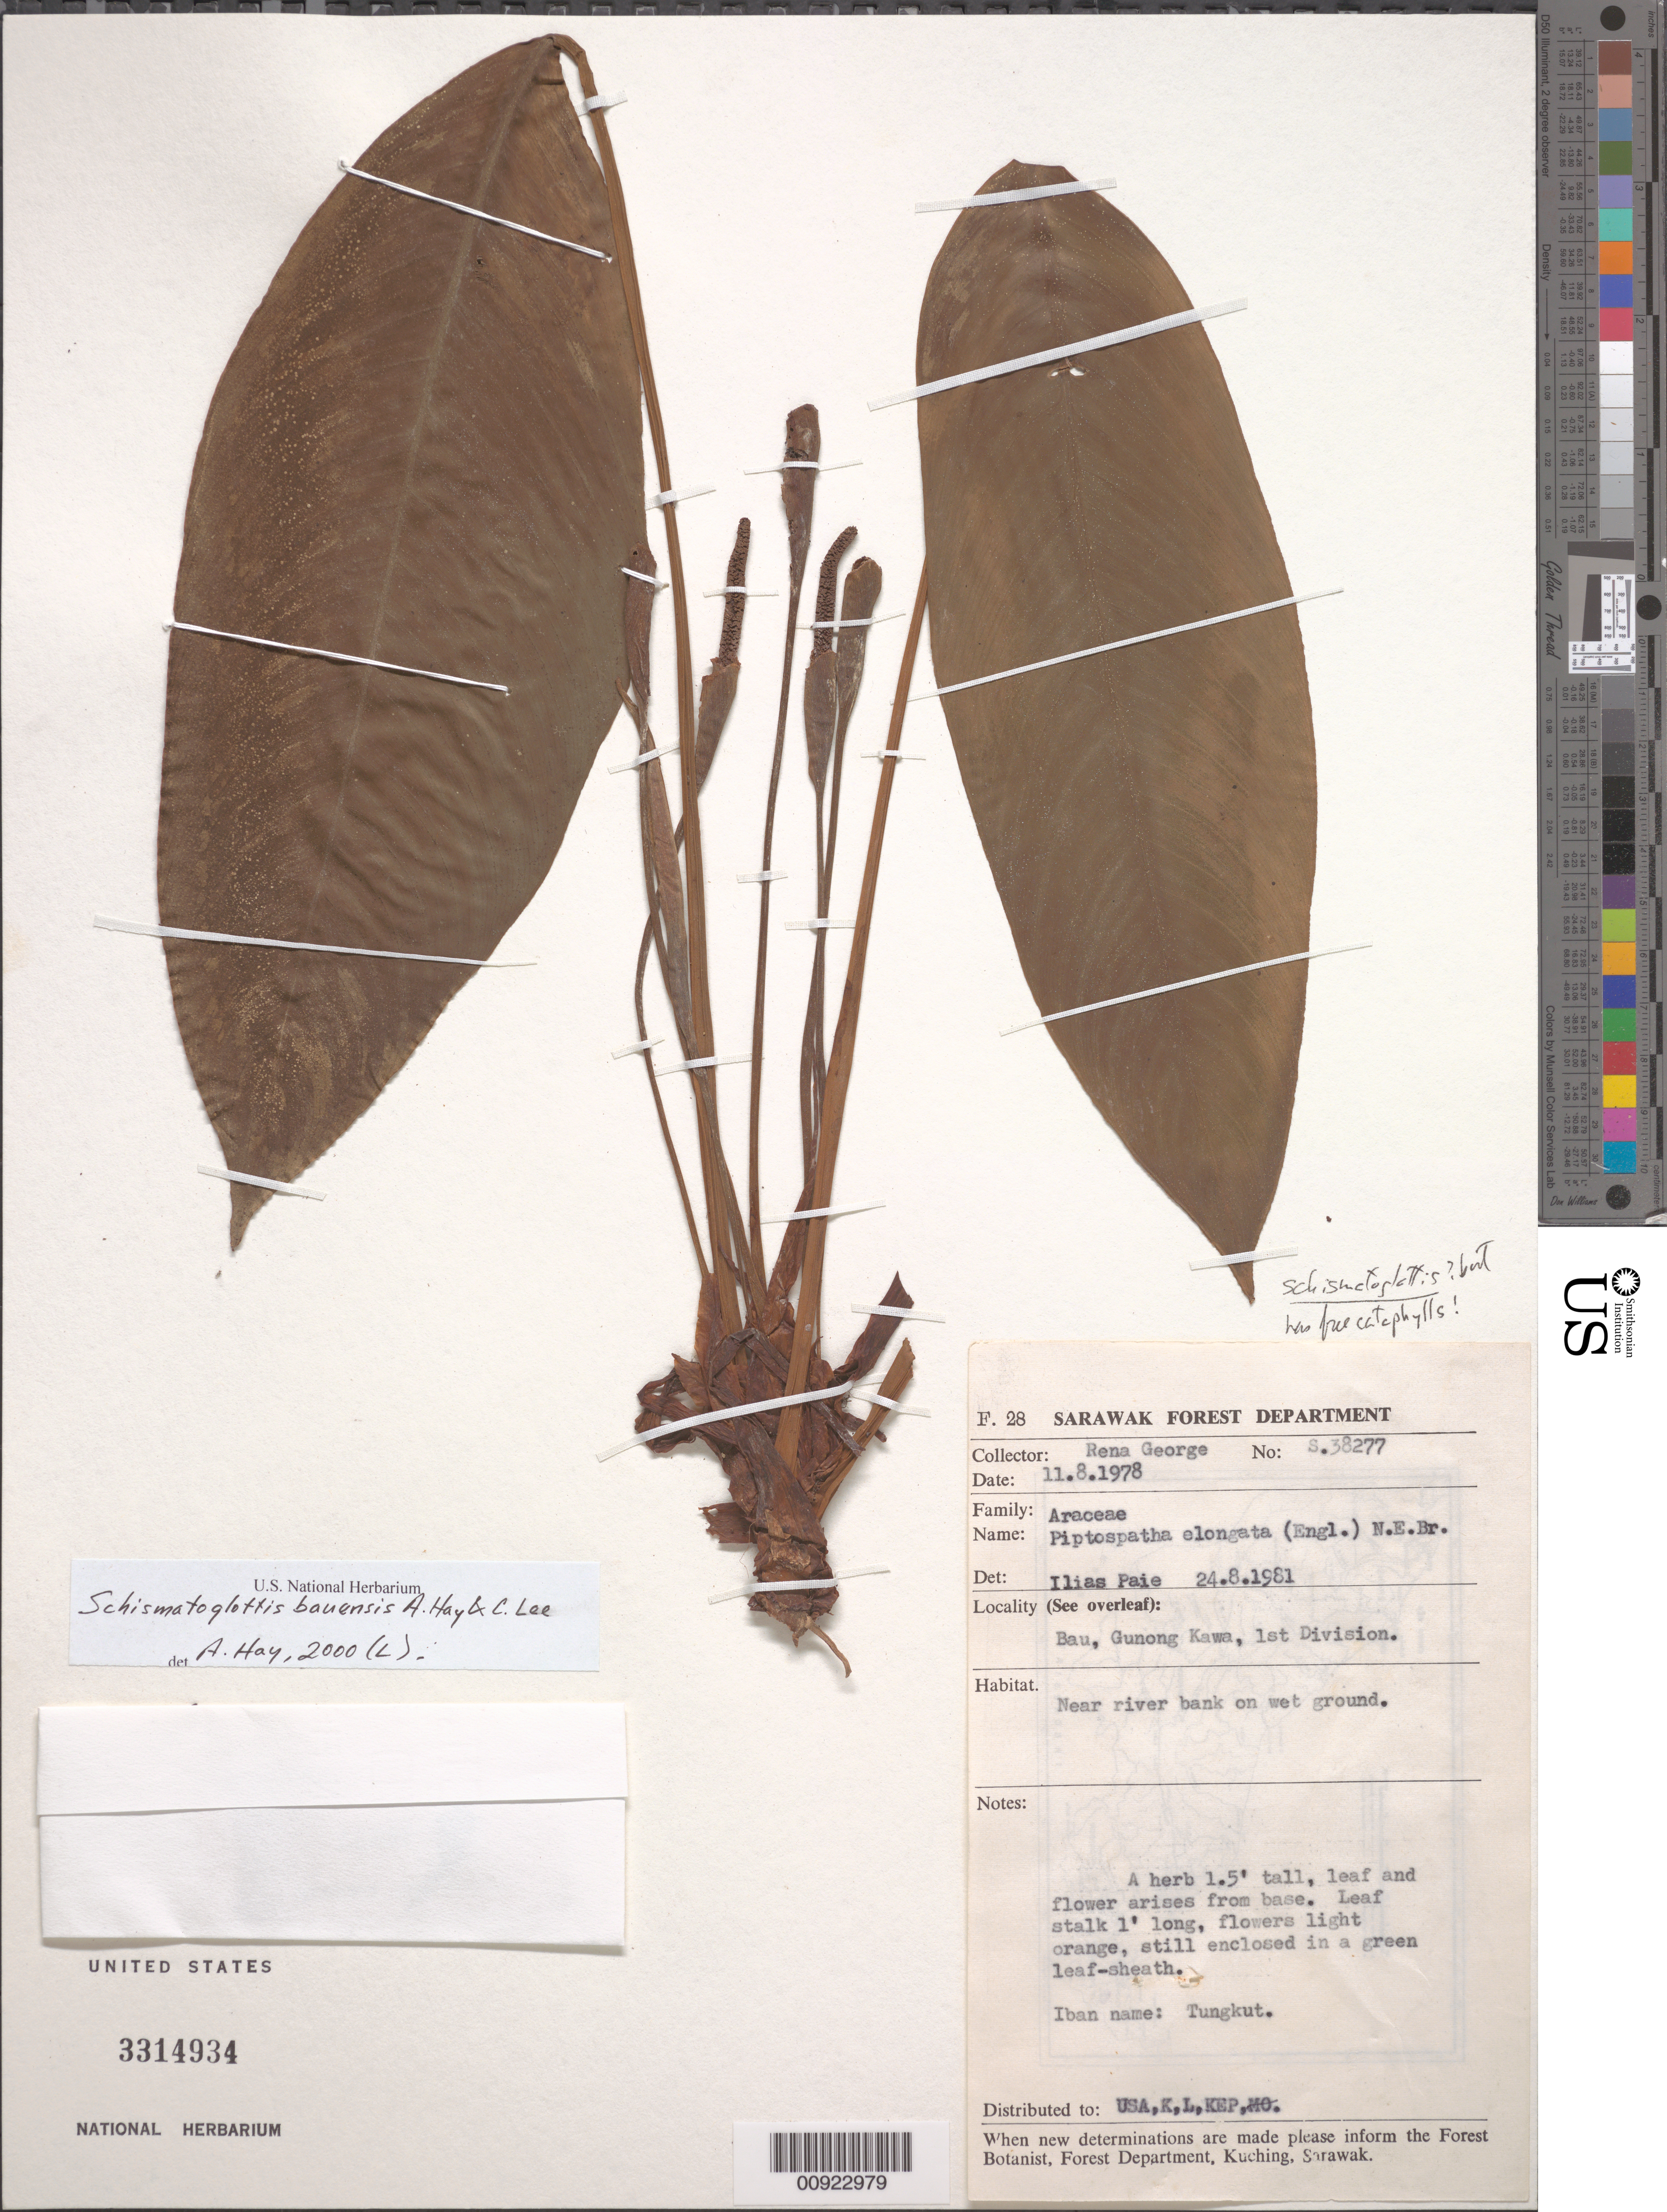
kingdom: Plantae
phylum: Tracheophyta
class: Liliopsida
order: Alismatales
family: Araceae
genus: Piptospatha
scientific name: Piptospatha elongata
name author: N.E. Br.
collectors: R. George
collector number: S 38277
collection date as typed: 11 Aug 1981 or 08 Nov 1981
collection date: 1981-08-11 or 1981-11-08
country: Fiji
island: Bau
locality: Bau, Gunong Kawa, 1st Division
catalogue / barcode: US 3314934